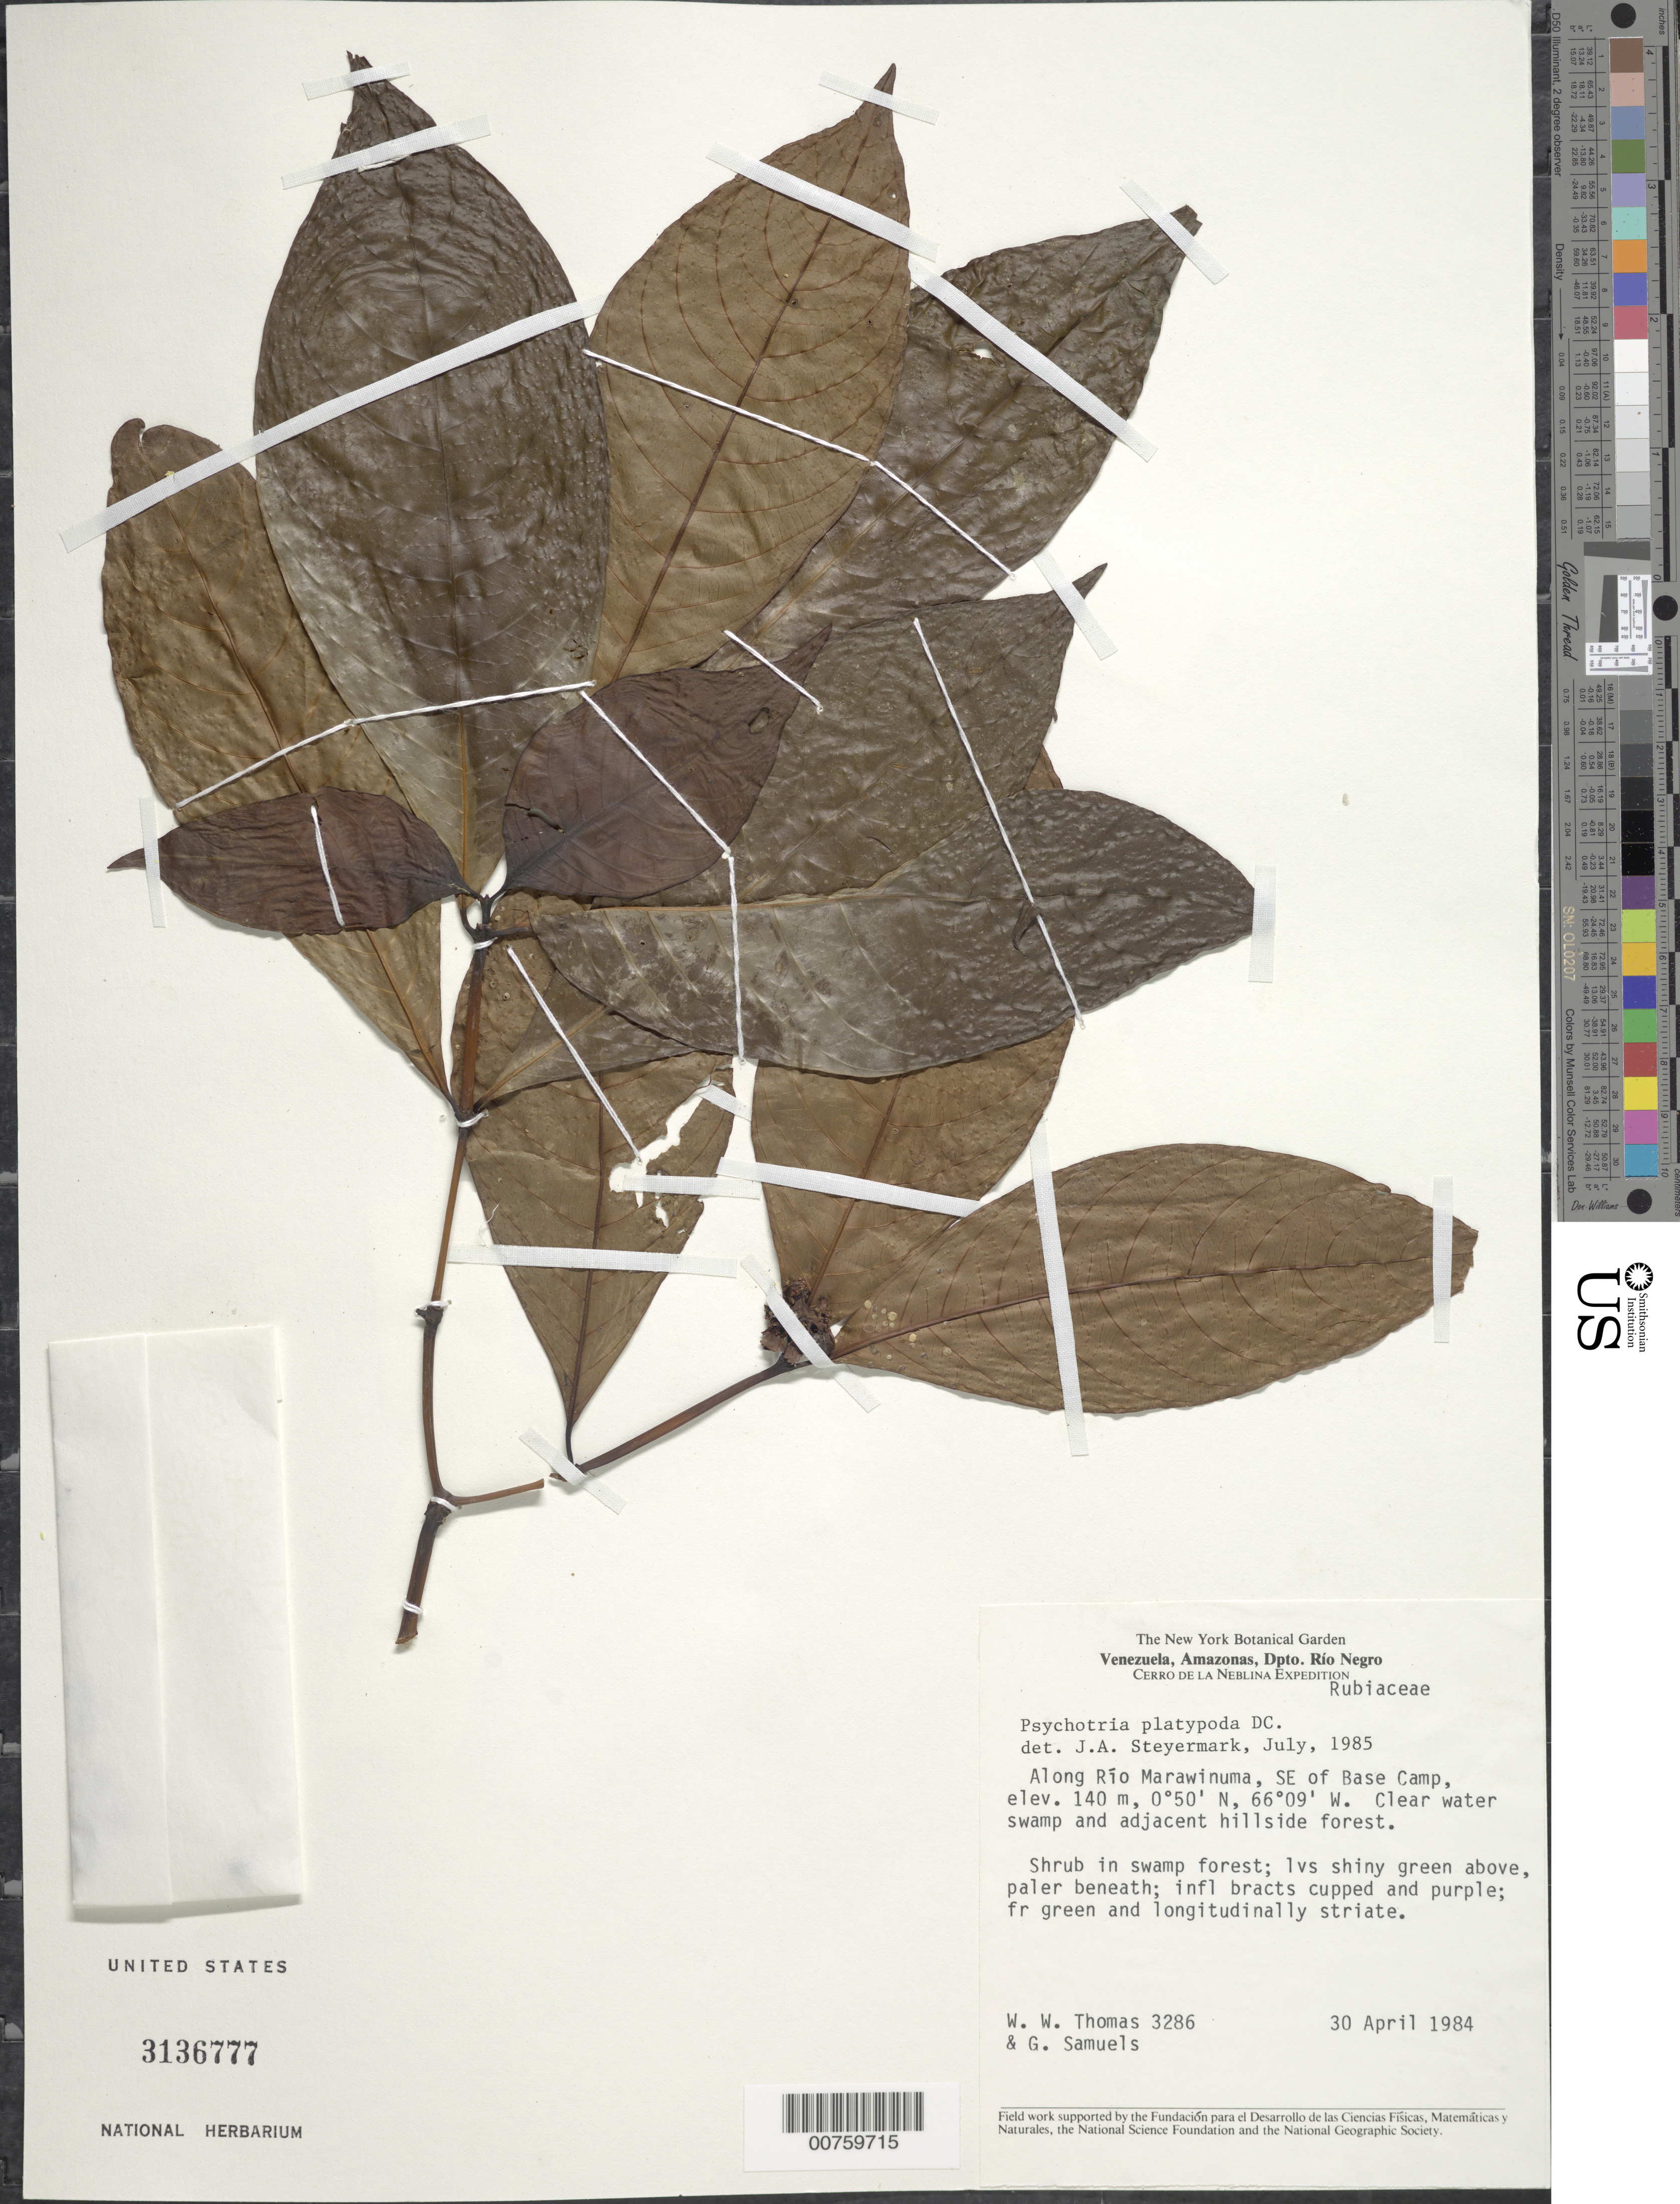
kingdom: Plantae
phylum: Tracheophyta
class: Magnoliopsida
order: Gentianales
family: Rubiaceae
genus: Psychotria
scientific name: Psychotria platypoda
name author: DC.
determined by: Steyermark, Julian A., (VEN)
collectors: W. W. Thomas & G. Bacchus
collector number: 3286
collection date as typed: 30-Apr-84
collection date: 1984-04-30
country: Venezuela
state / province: Amazonas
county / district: Río Negro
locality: Cerro de La Neblina, along Río Marawinuma, SE of base camp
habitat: Clear water swamp and adjacent hillside forest; in swamp forest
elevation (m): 140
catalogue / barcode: US 3136777